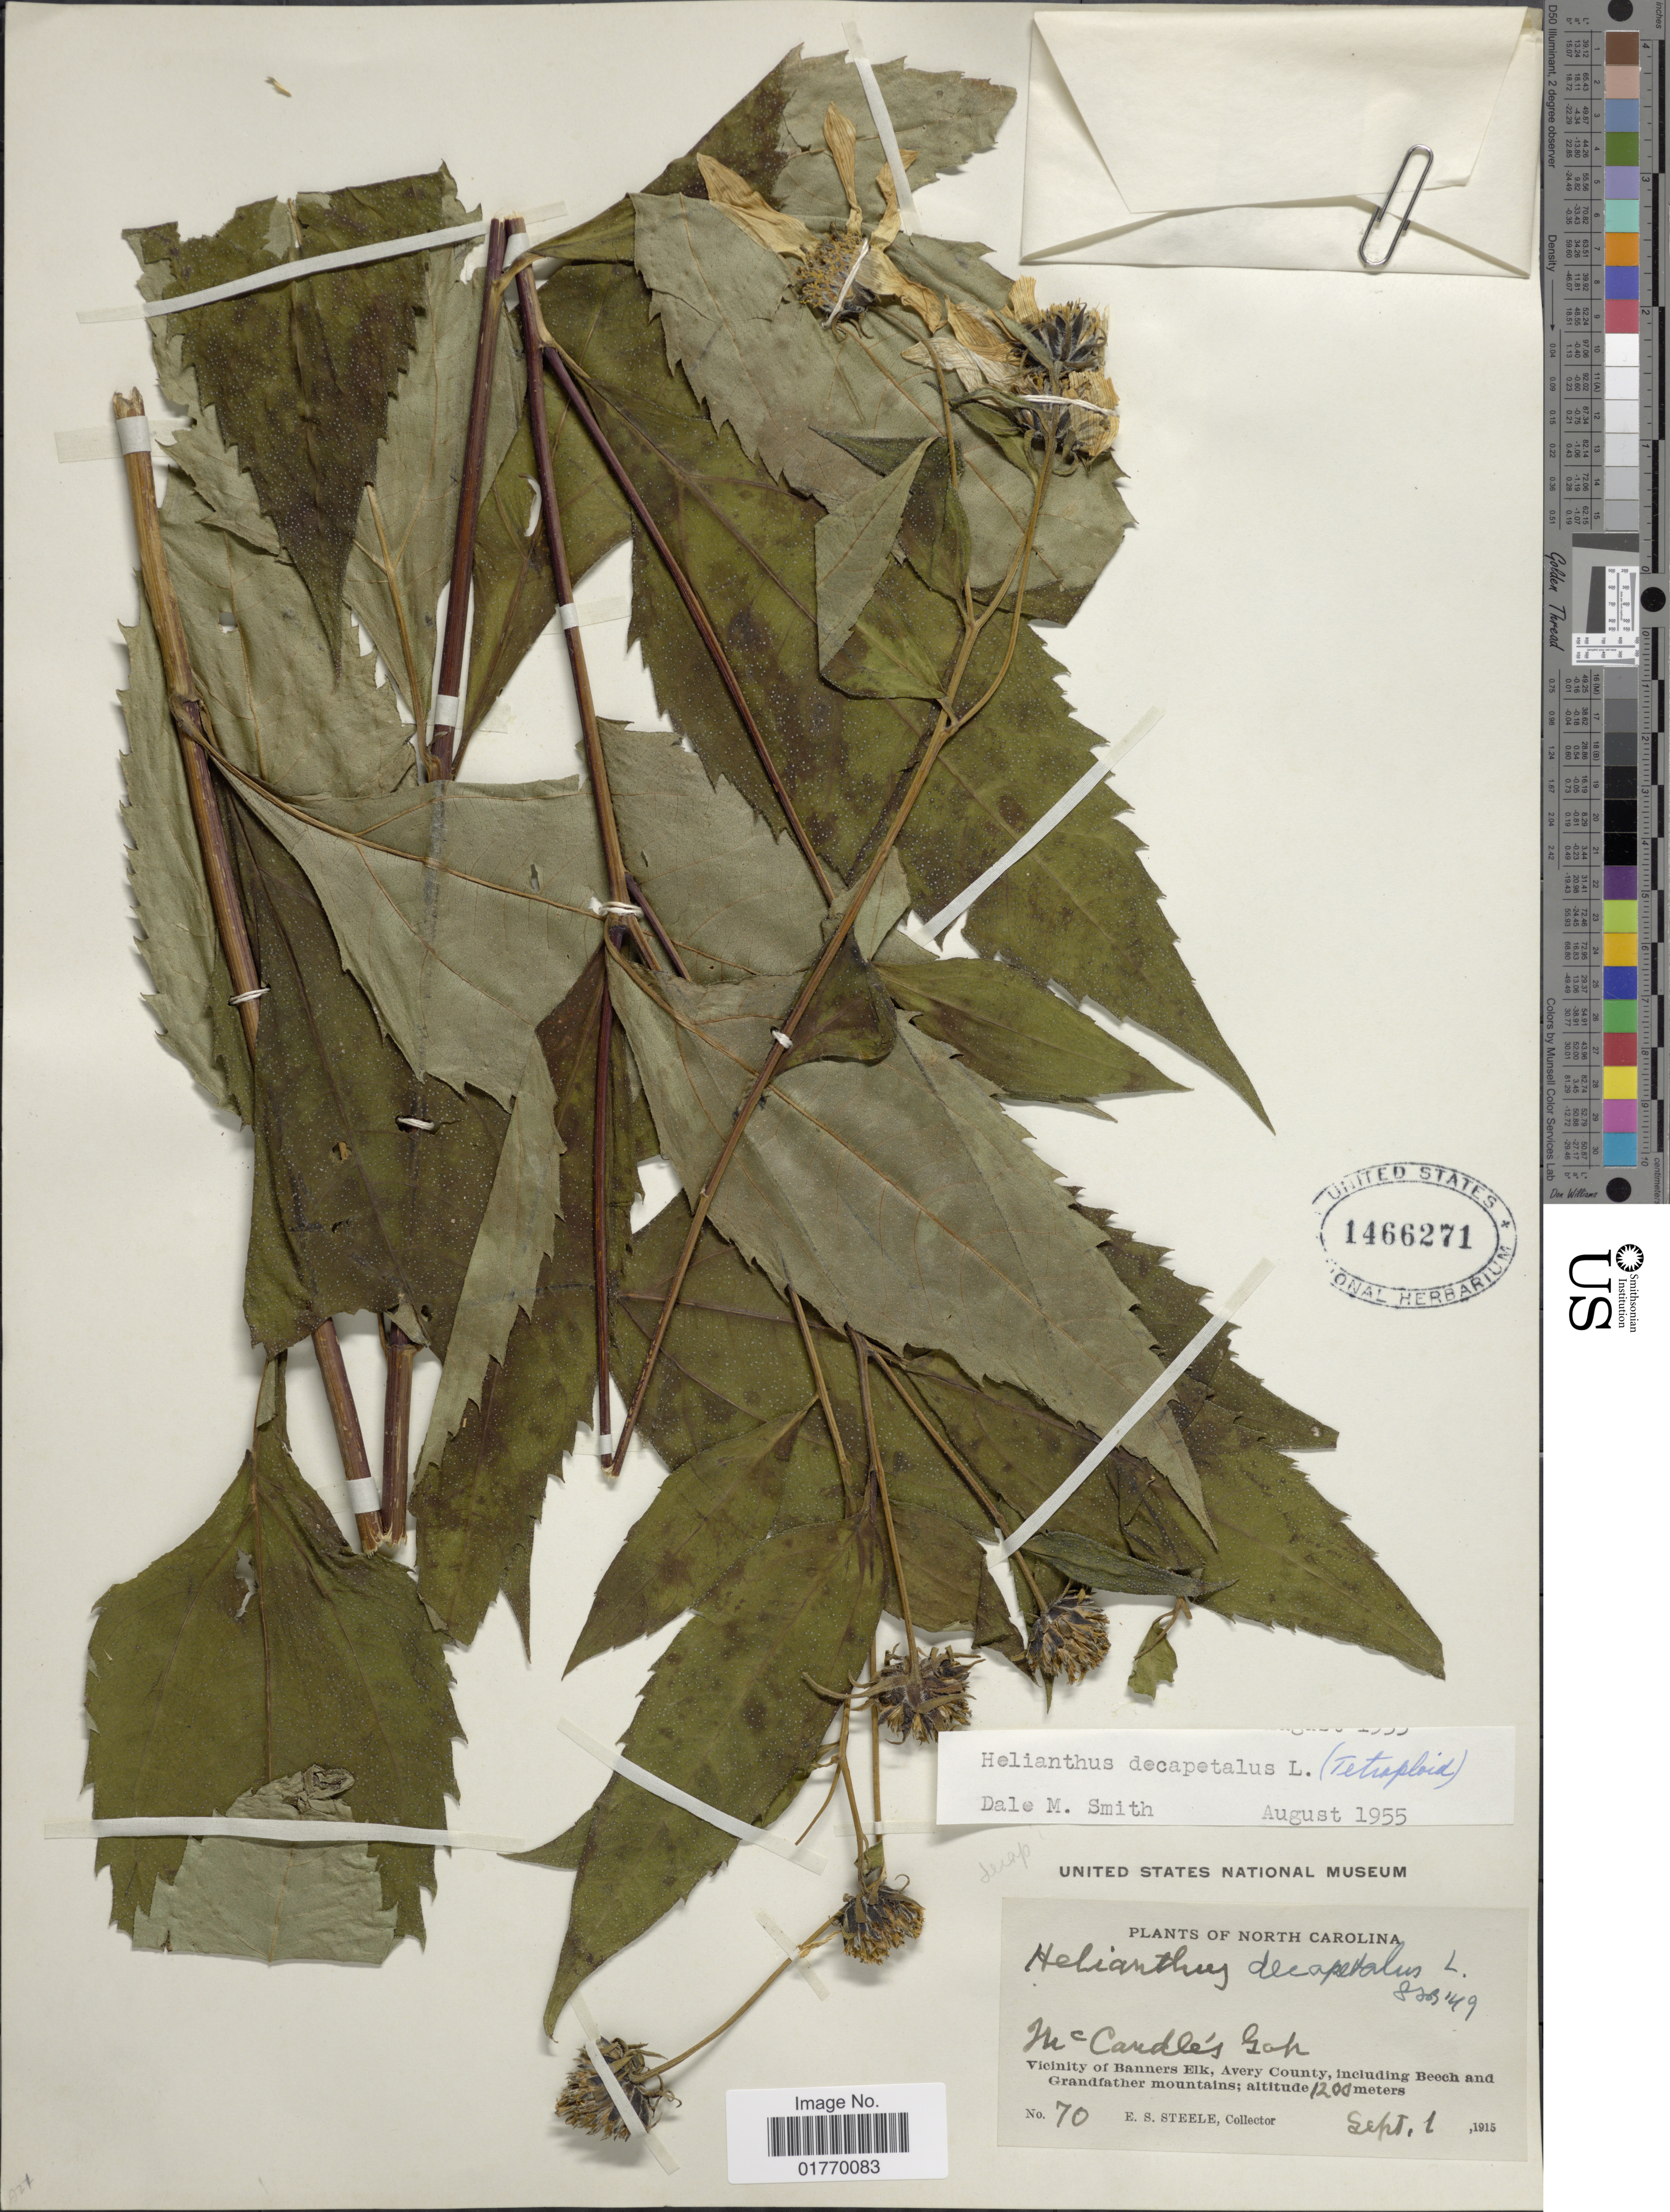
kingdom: Plantae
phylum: Tracheophyta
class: Magnoliopsida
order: Asterales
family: Asteraceae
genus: Helianthus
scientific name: Helianthus decapetalus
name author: L.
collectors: E. Steele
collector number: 70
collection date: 1915-09-01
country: United States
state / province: North Carolina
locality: McCandles Gah, Vicinity Of Banners Elk, Avery County, including Beech and Grandfather mountains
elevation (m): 1200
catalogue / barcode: US 1466271